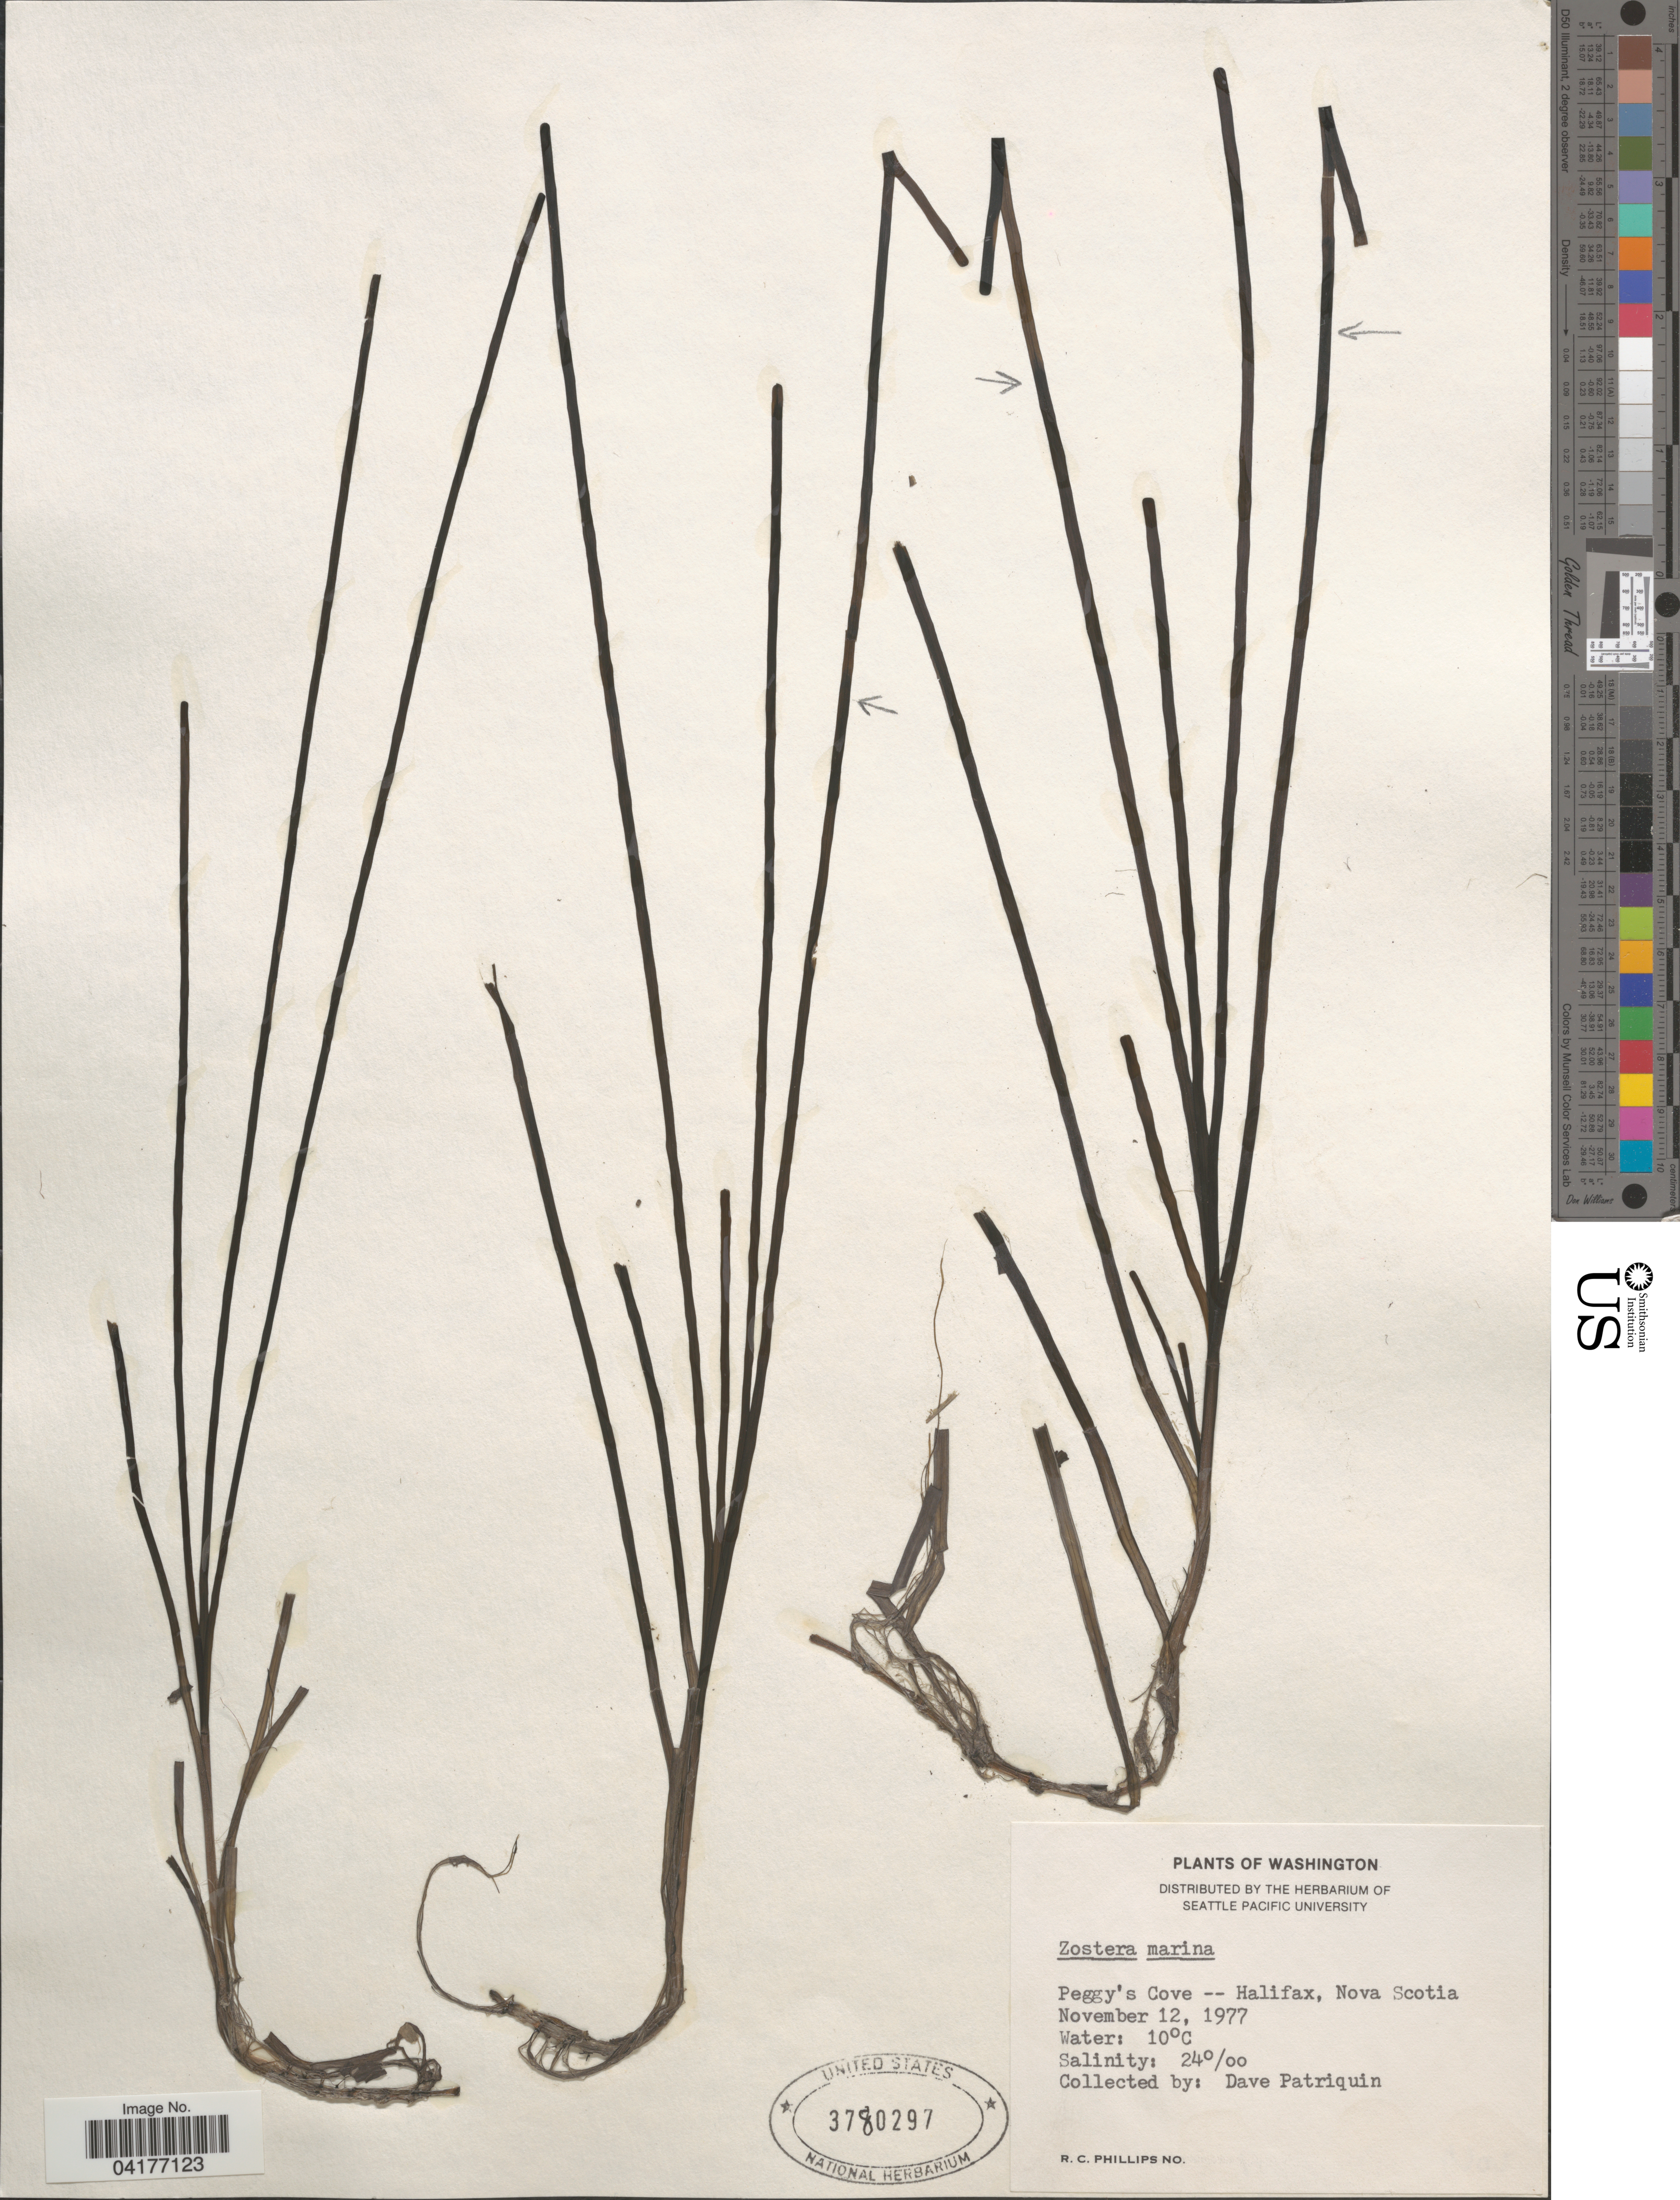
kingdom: Plantae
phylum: Tracheophyta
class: Liliopsida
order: Alismatales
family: Zosteraceae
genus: Zostera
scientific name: Zostera marina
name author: L.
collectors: D. Patriquin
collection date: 1977-11-12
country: Canada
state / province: Nova Scotia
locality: Peggy's Cove -- Halifax.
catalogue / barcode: US 3780297